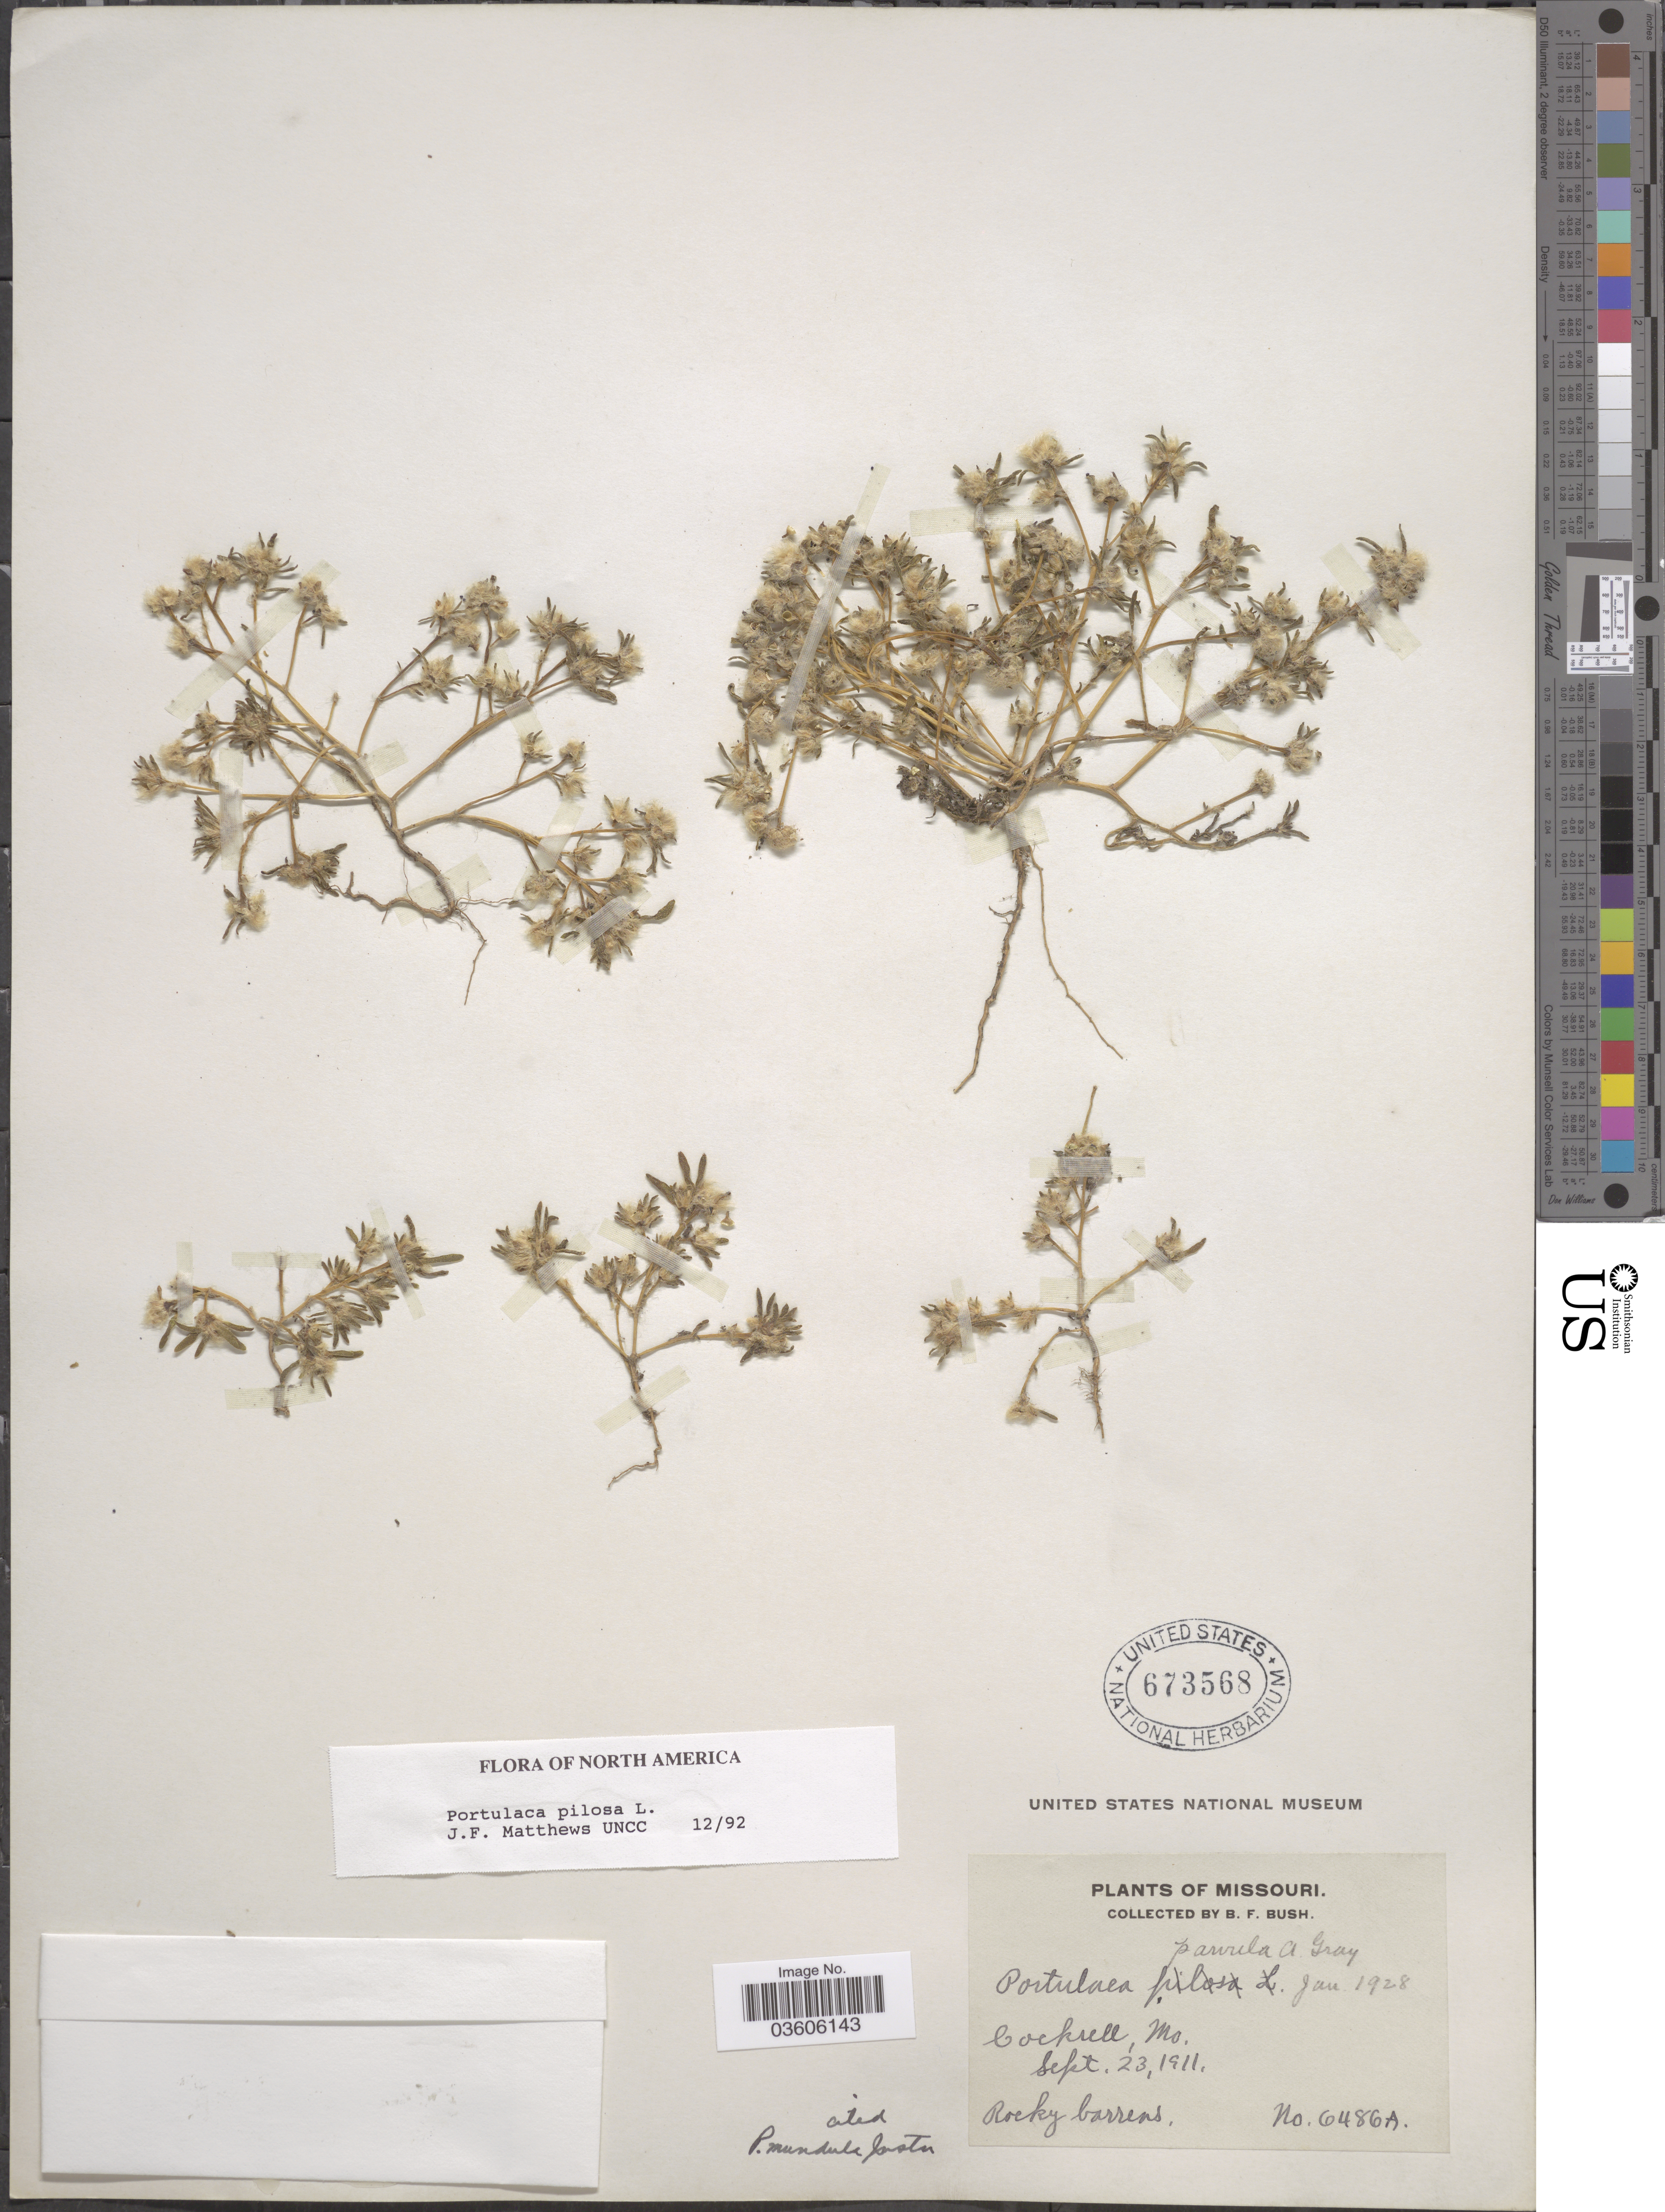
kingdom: Plantae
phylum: Tracheophyta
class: Magnoliopsida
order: Caryophyllales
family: Portulacaceae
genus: Portulaca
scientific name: Portulaca pilosa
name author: L.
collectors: B. F. Bush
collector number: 6486A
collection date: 1911-09-23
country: United States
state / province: Missouri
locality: Cockrell.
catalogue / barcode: US 673568